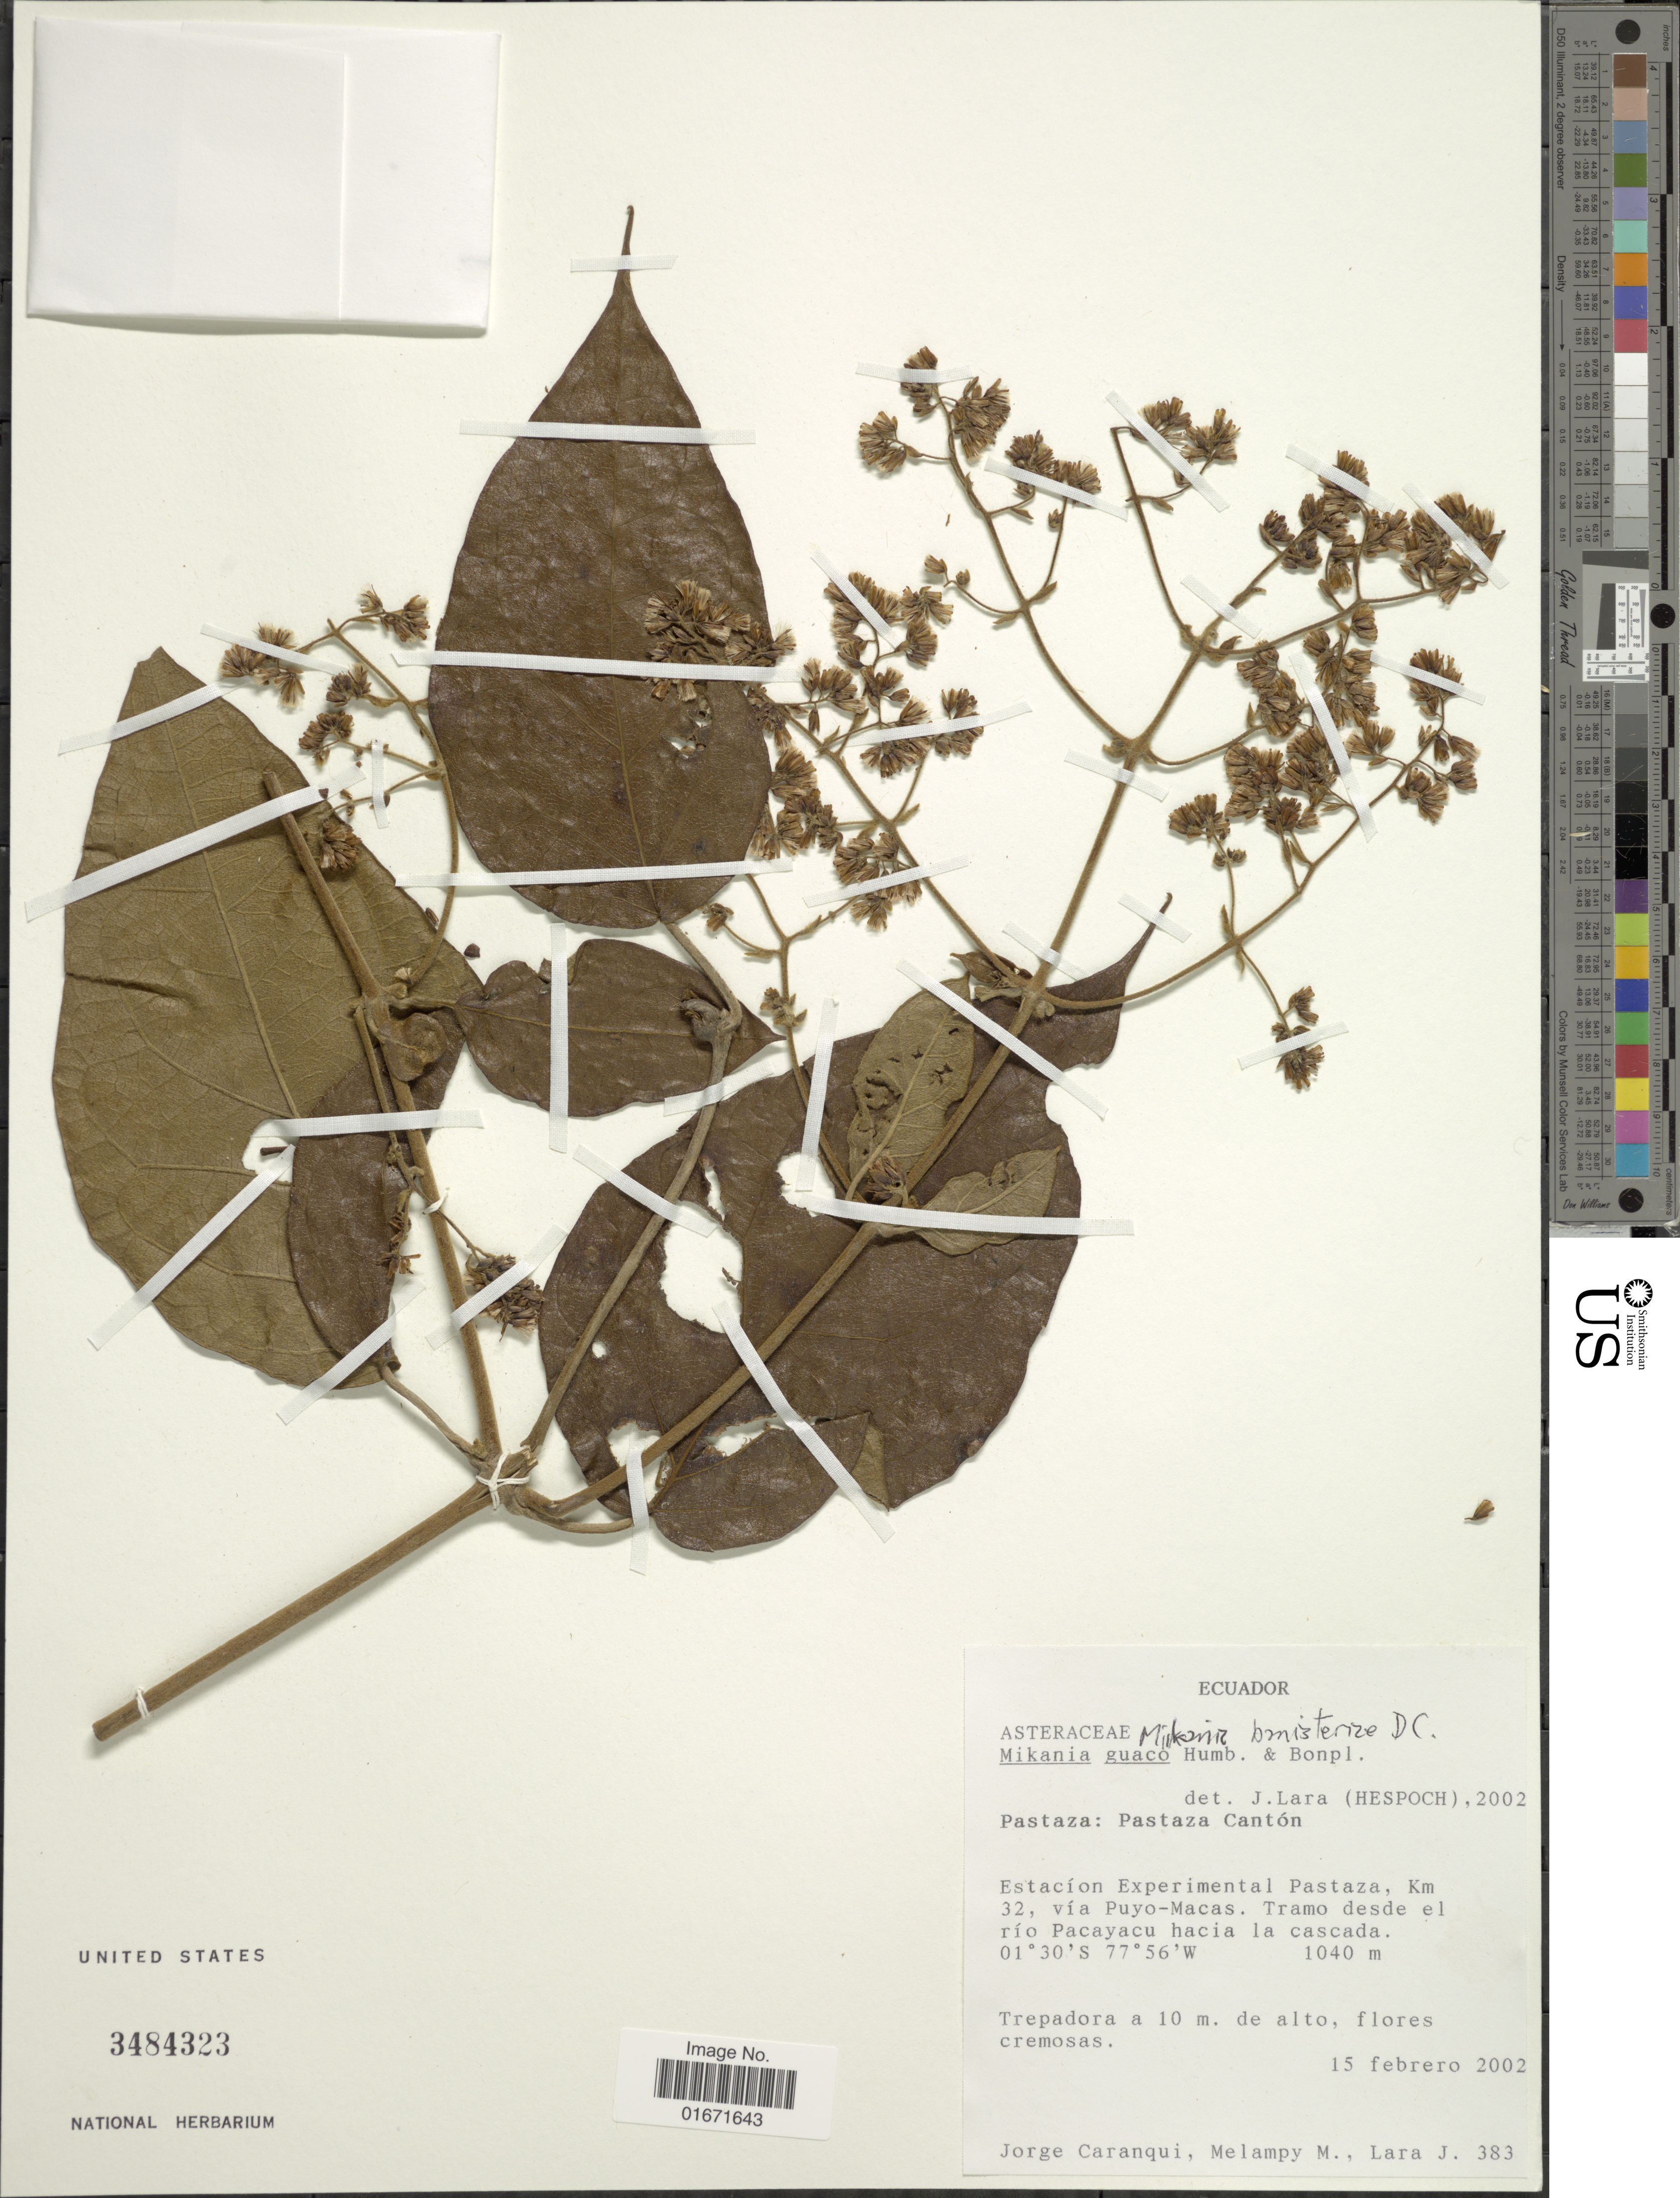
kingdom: Plantae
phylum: Tracheophyta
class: Magnoliopsida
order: Asterales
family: Asteraceae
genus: Mikania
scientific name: Mikania banisteriae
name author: DC.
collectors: J. Caranqui, M. Melampy & J. Lara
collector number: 383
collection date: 2002-02-15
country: Ecuador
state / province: Pastaza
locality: Pastaza: Pastaza Cantón. Estacíon Experimental Pastaza, Km 32, vía Puyo-Macas. Tramo desde el río Pacayacu hacia la cascada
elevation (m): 1040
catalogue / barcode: US 3484323